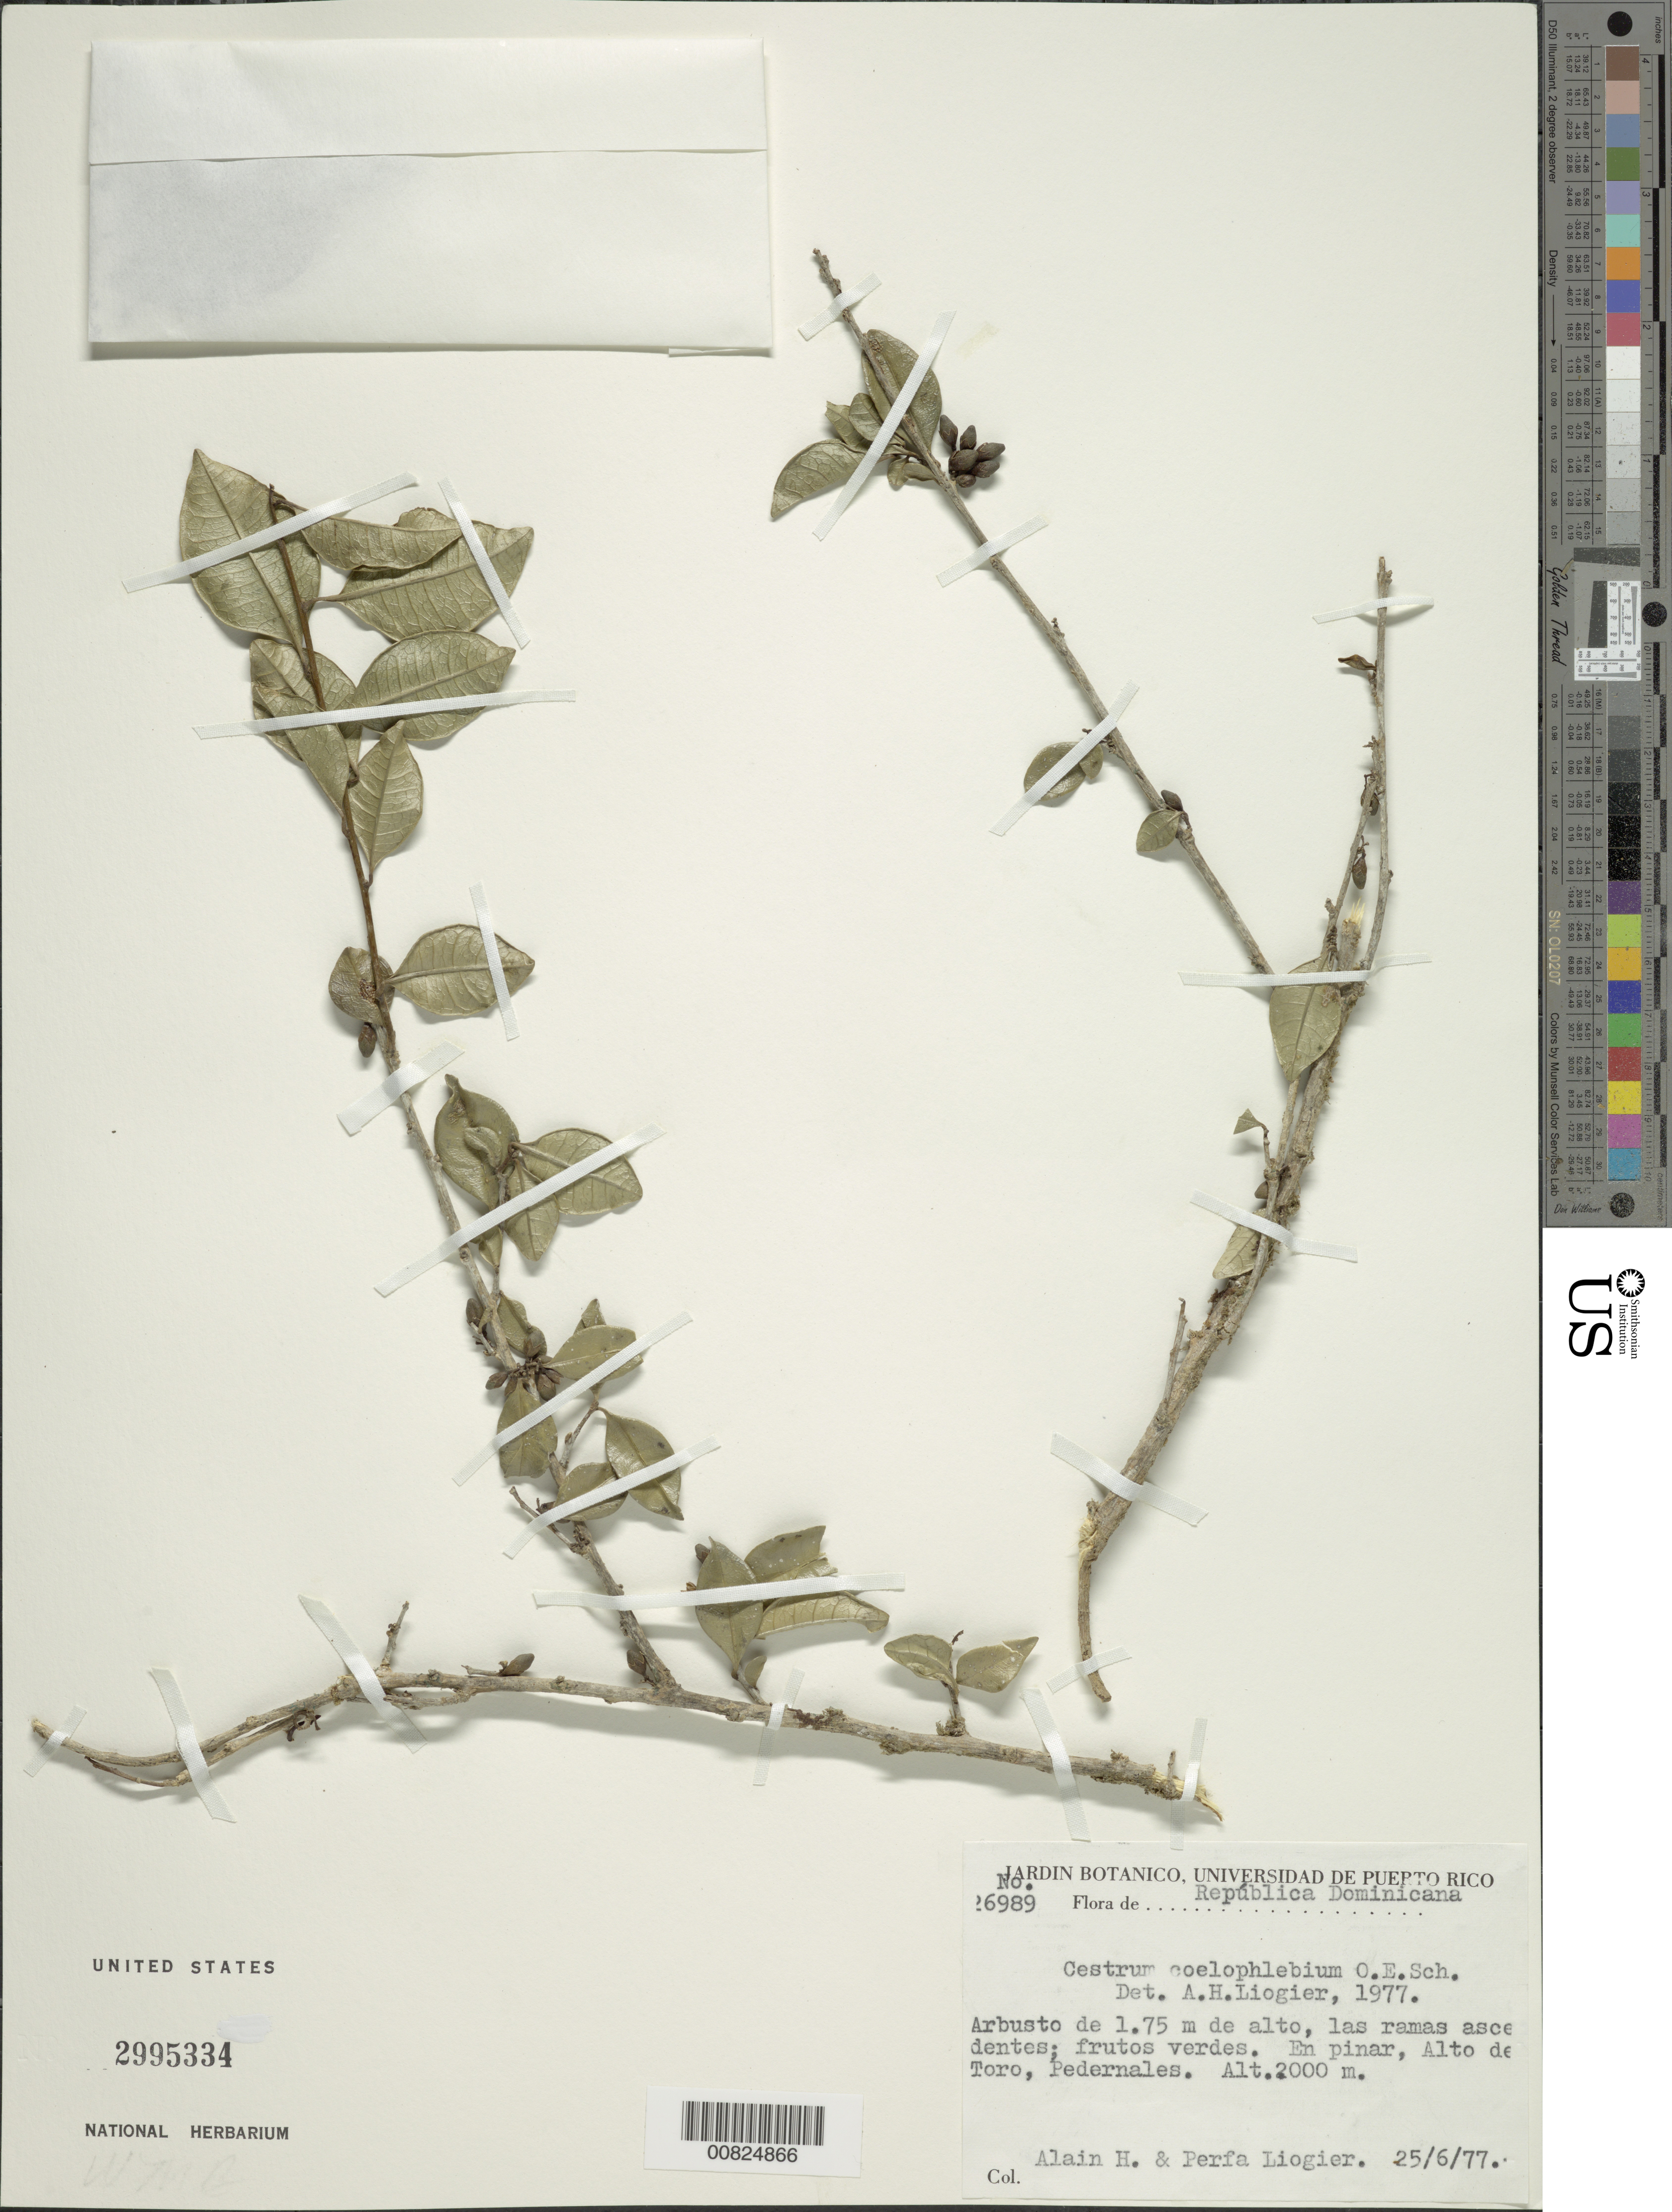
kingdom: Plantae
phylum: Tracheophyta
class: Magnoliopsida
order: Solanales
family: Solanaceae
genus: Cestrum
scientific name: Cestrum coelophlebium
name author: O.E. Schulz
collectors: A. H. Liogier & M. P. Liogier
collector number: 26989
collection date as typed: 25 Jun 1977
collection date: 1977-06-25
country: Dominican Republic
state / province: Pedernales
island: Hispaniola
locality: Alto de Toro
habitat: En pinar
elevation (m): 2000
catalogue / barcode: US 2995334